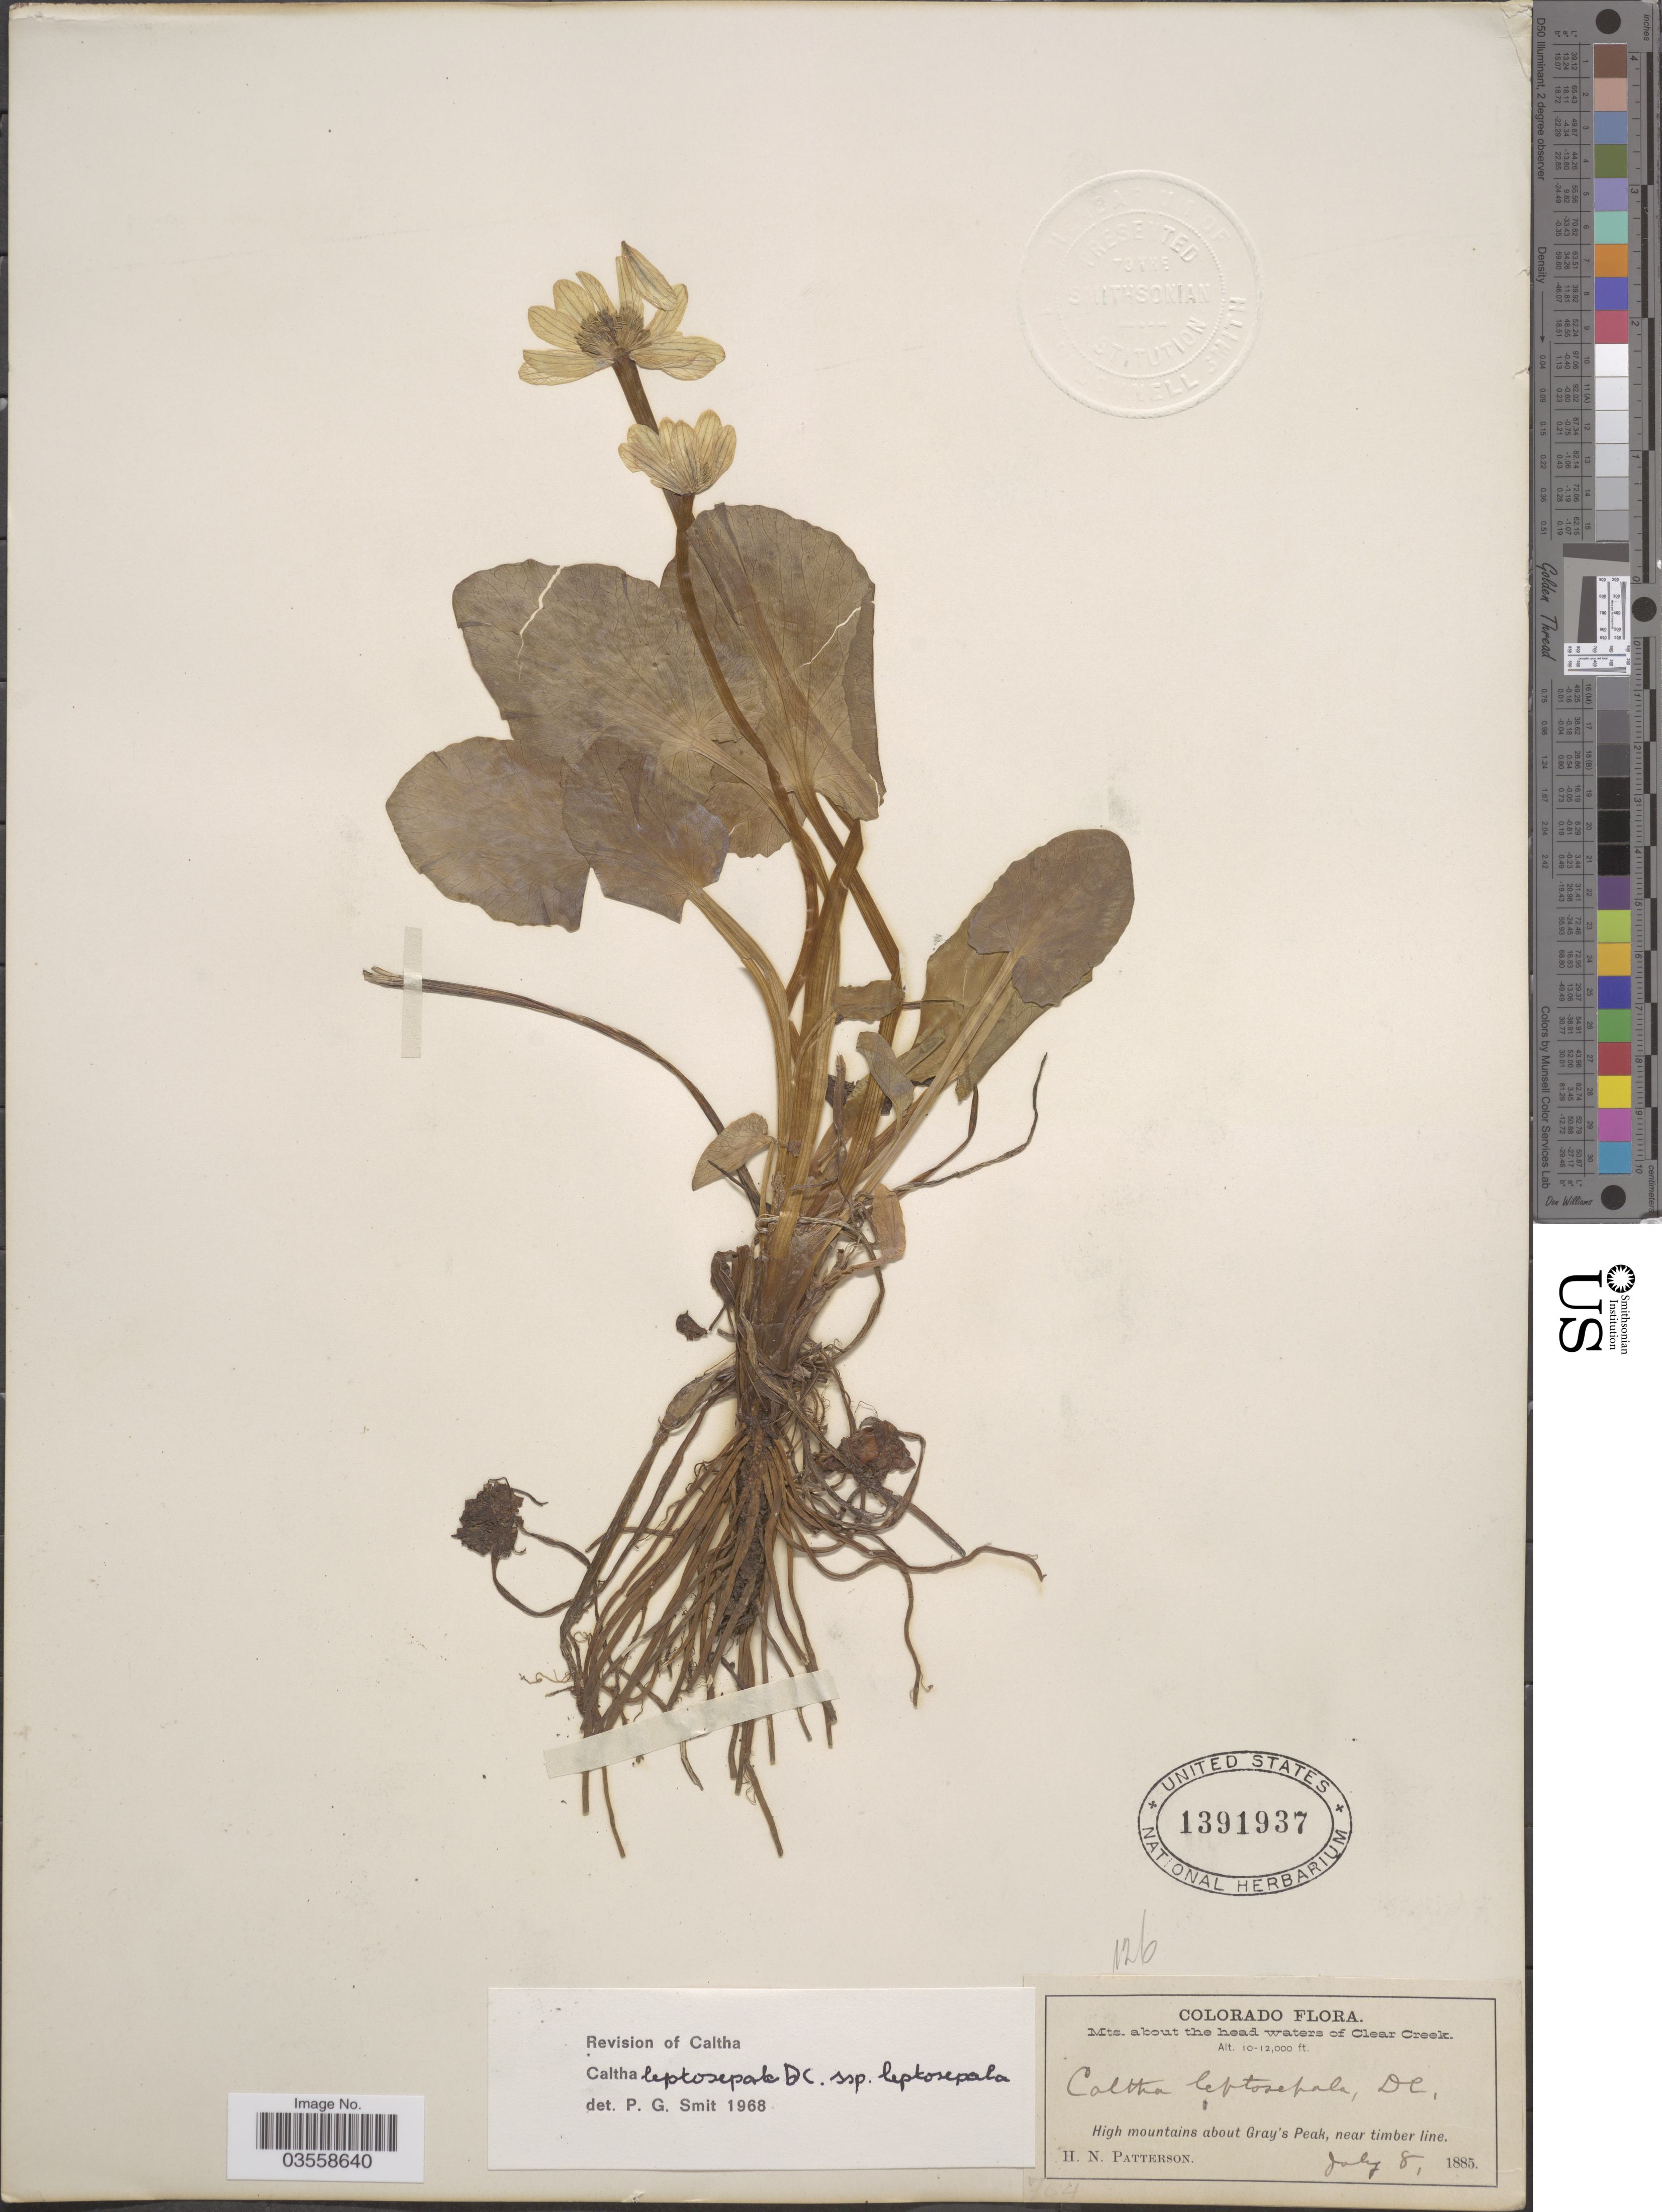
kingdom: Plantae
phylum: Tracheophyta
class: Magnoliopsida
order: Ranunculales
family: Ranunculaceae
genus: Caltha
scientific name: Caltha leptosepala subsp. leptosepala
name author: DC.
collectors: H. N. Patterson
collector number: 184*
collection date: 1885-07-08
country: United States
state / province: Colorado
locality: Mts. about the headwaters of Clear Creek. High mountains about Gray's Peak, near timber line.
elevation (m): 3048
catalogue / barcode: US 1391937